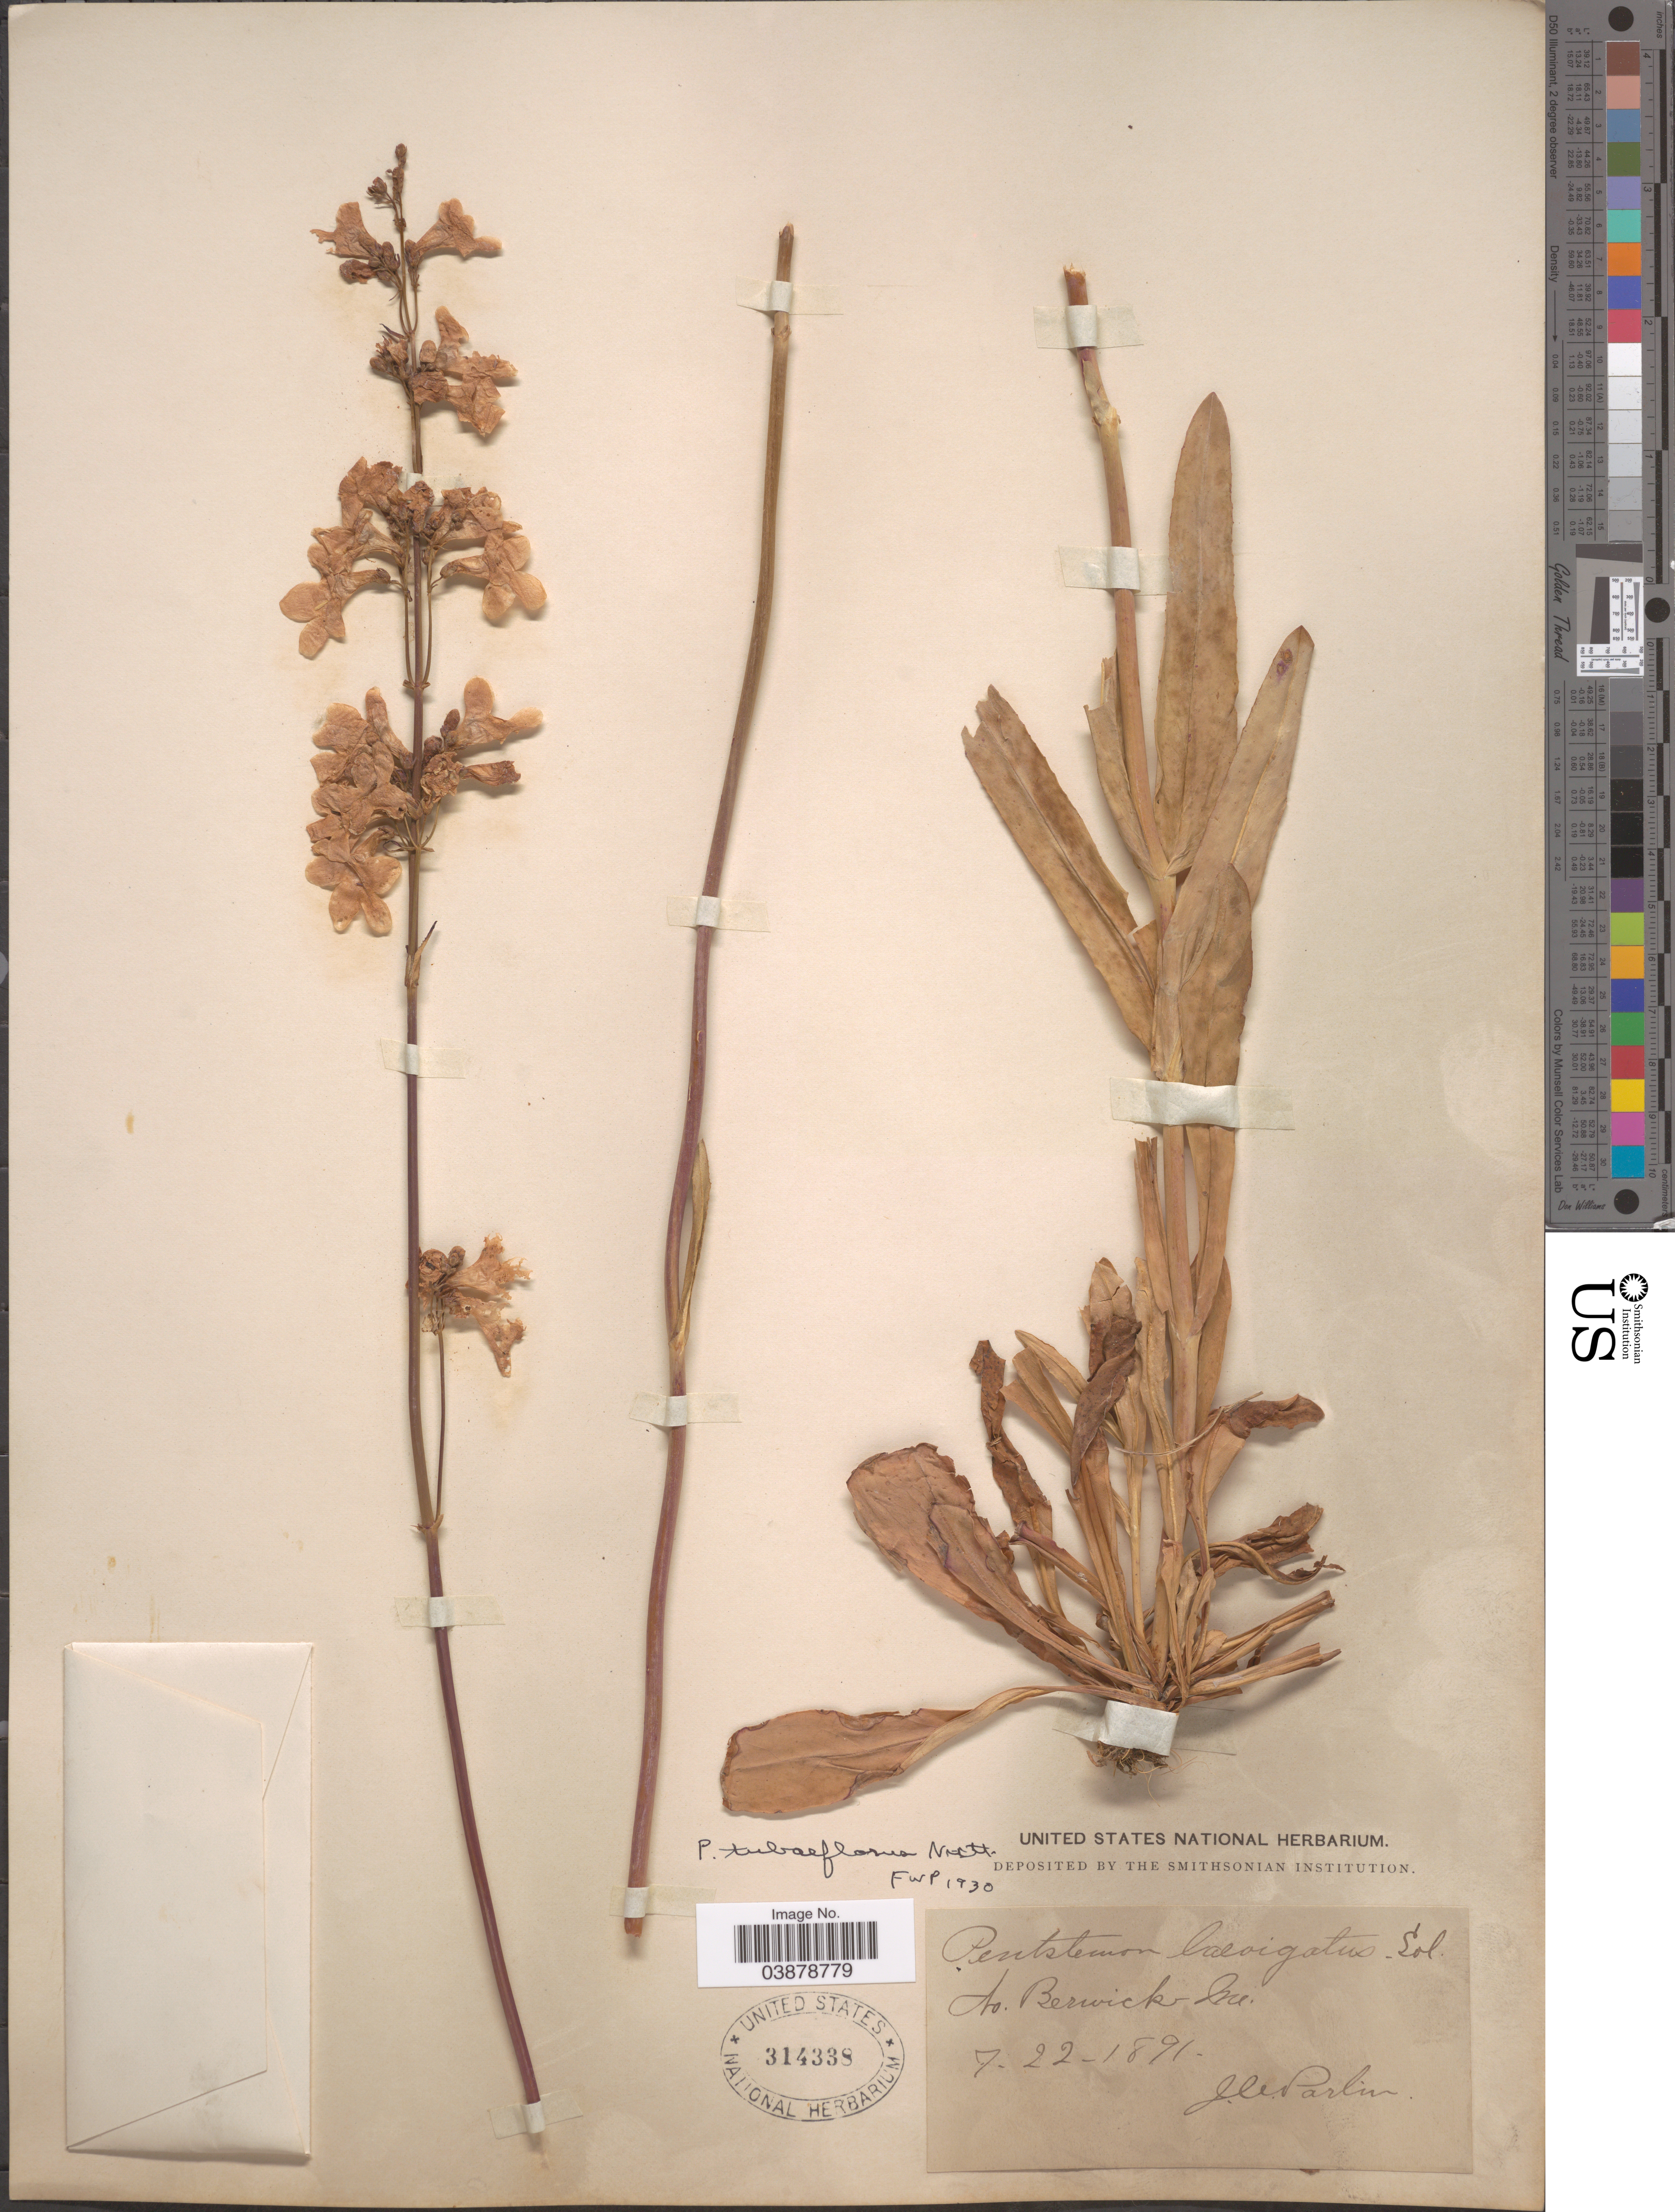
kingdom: Plantae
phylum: Tracheophyta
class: Magnoliopsida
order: Lamiales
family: Plantaginaceae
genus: Penstemon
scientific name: Penstemon tubaeflorus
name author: Nutt.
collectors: J. Parlin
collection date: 1891-07-22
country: United States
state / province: Maine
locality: No. Berwick.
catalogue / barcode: US 314338